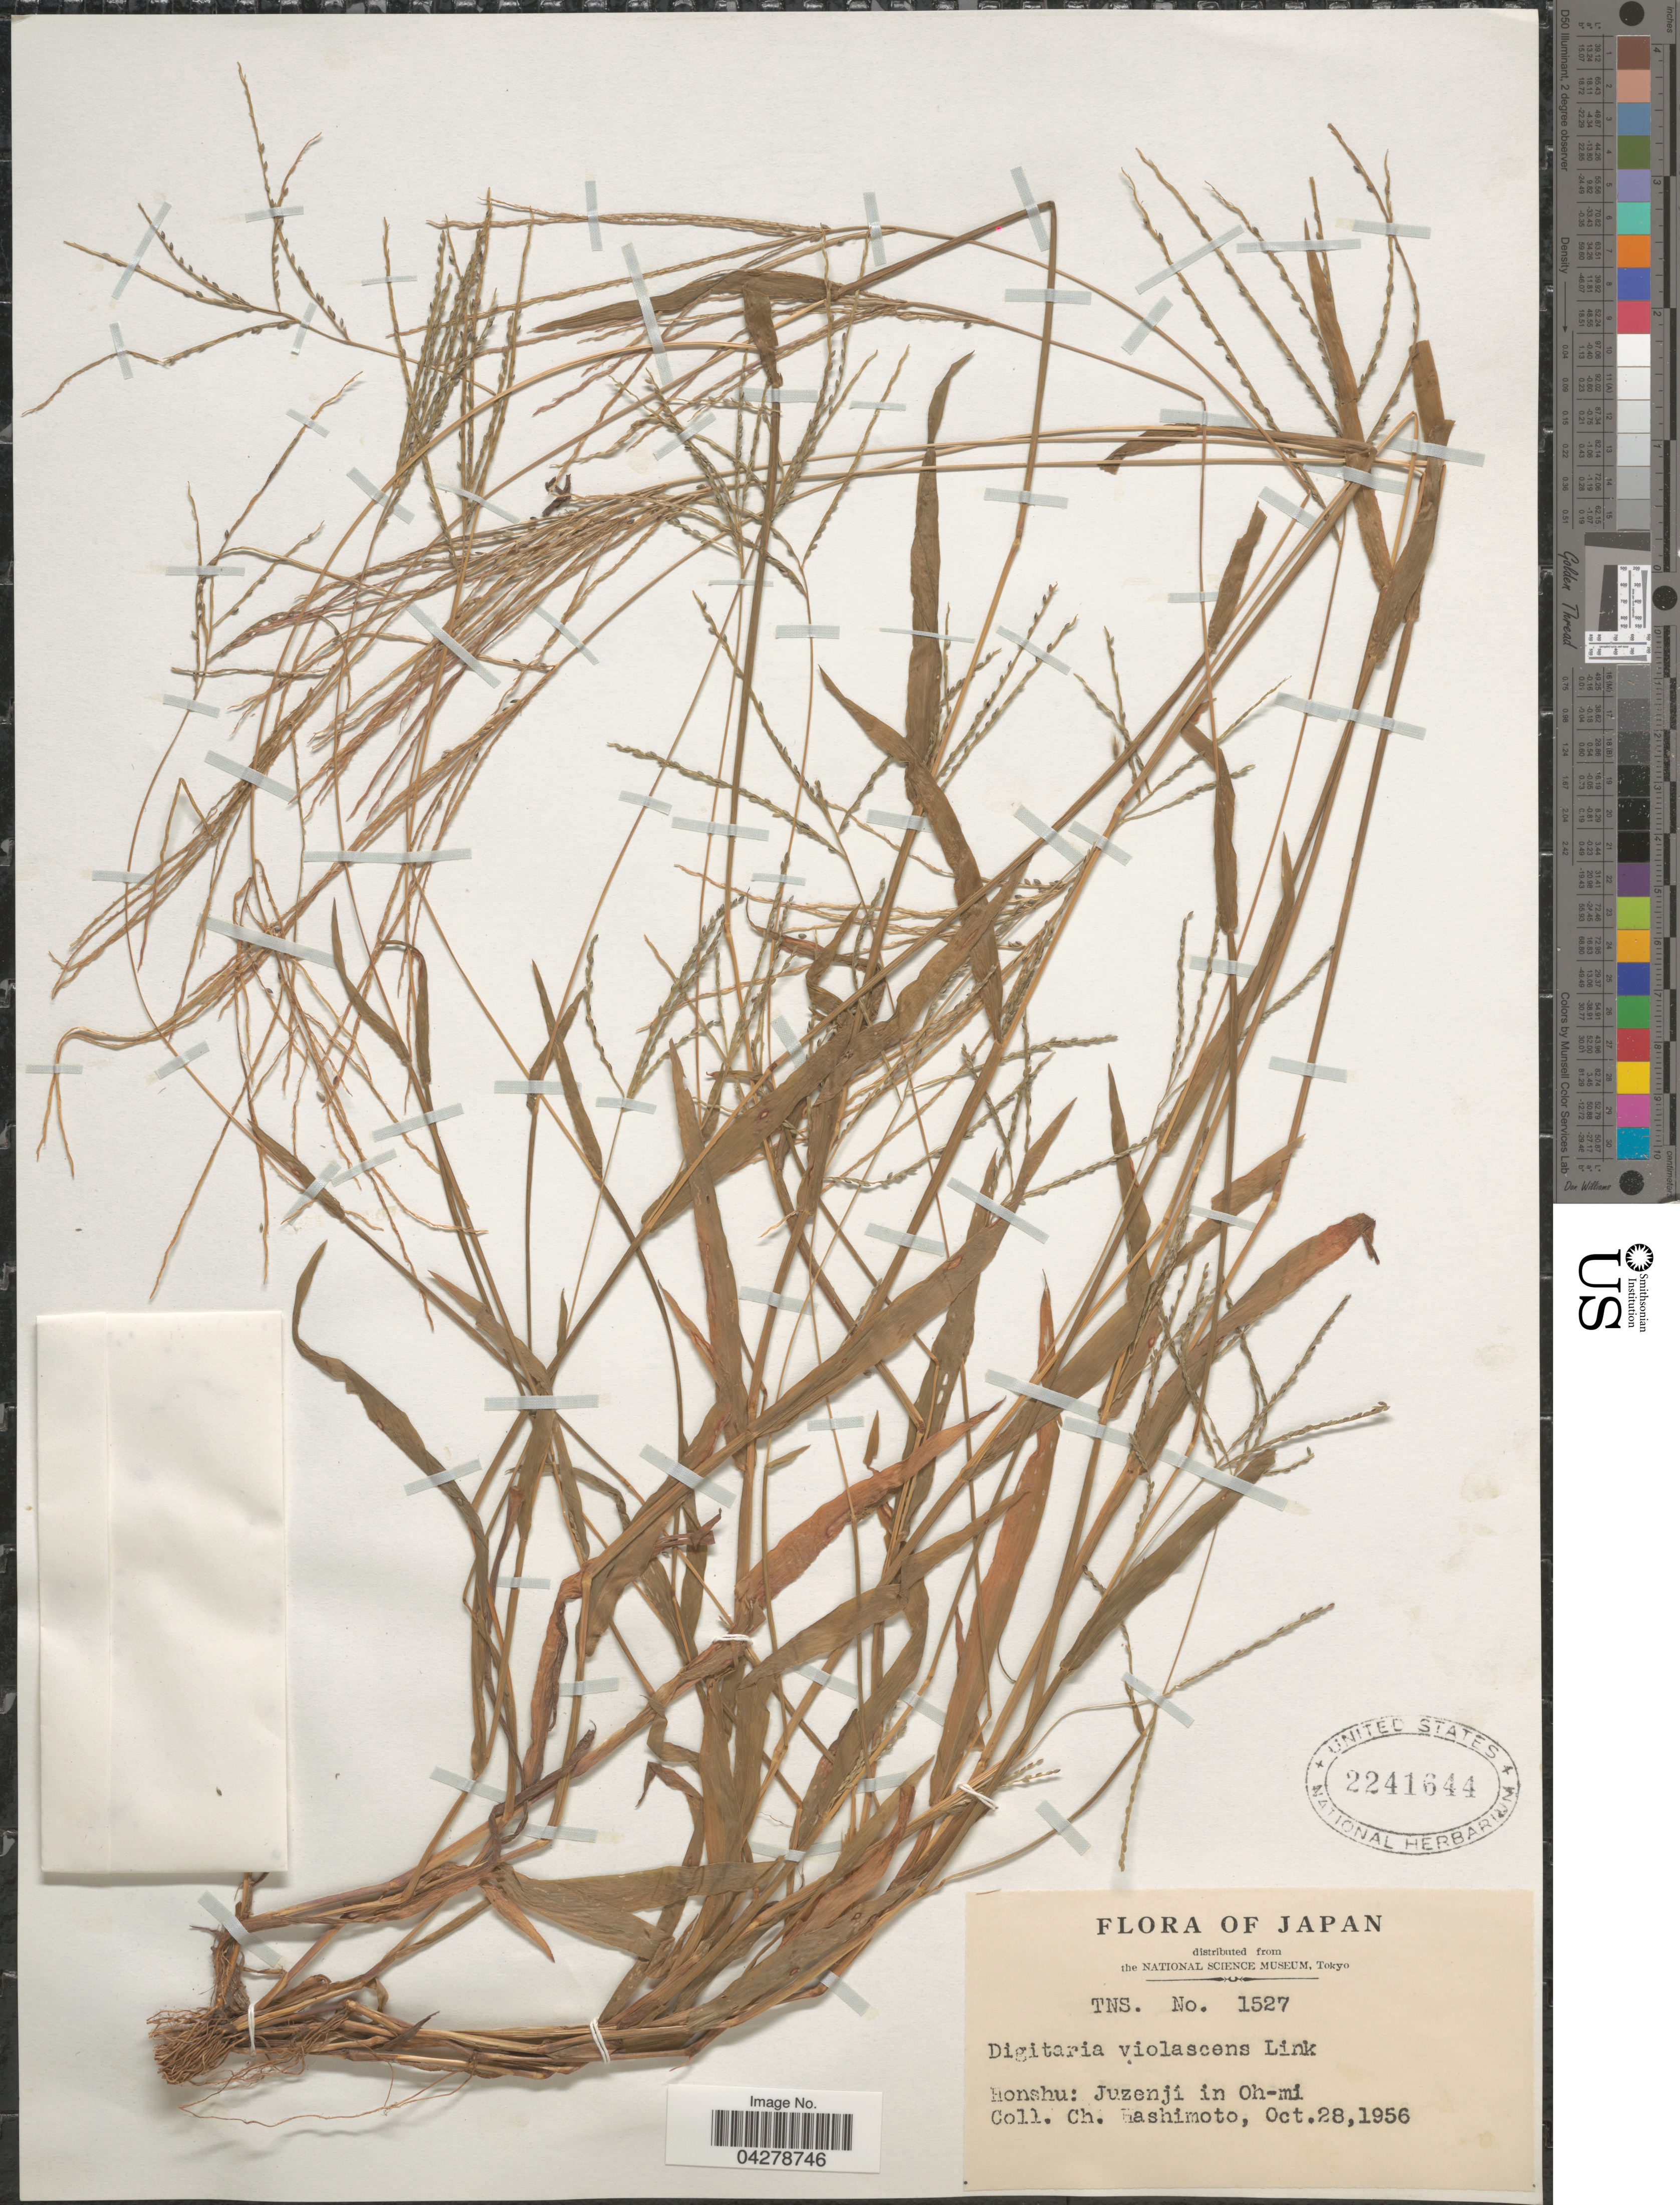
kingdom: Plantae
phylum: Tracheophyta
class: Liliopsida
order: Poales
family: Poaceae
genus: Digitaria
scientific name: Digitaria violascens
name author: Link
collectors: C. Washimoto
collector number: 1527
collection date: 1956-10-28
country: Japan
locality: Honshu: Juzenji in Oh-mi.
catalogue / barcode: US 2241644